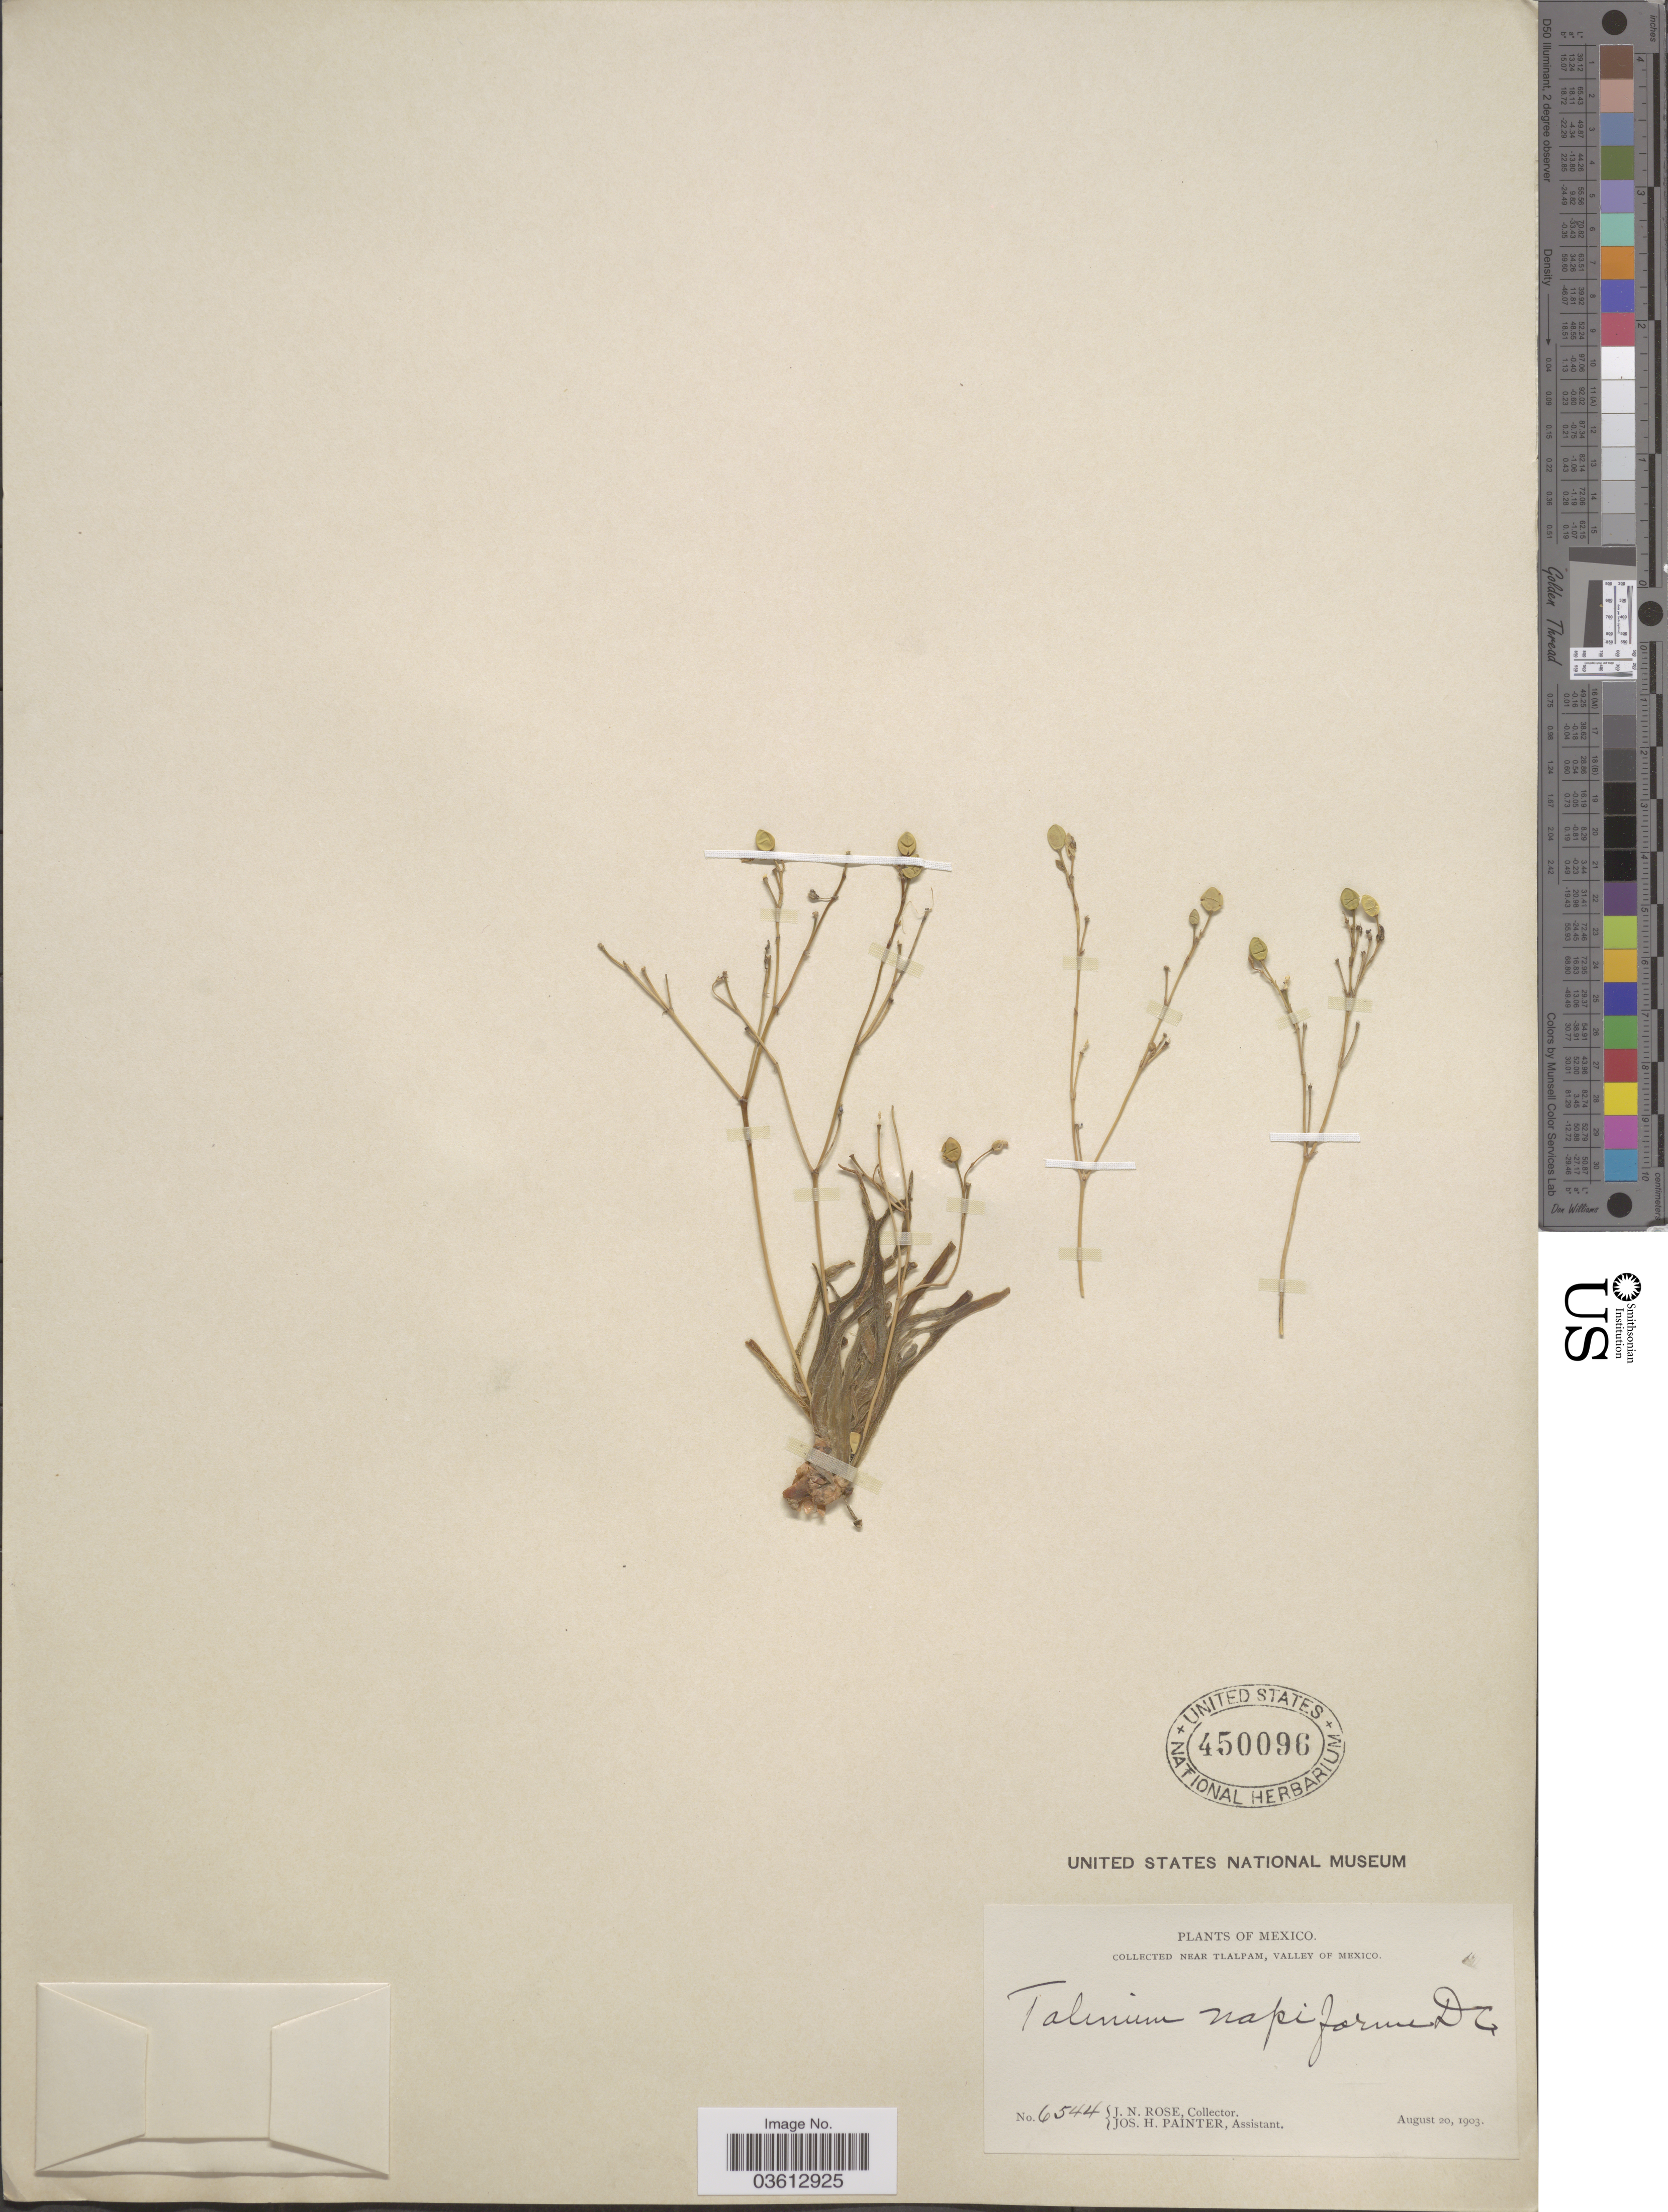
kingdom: Plantae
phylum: Tracheophyta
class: Magnoliopsida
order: Caryophyllales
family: Talinaceae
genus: Talinum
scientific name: Talinum napiforme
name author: DC.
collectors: J. N. Rose & J. H. Painter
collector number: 6544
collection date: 1903-08-20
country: Mexico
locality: Near Tlalpam, Valley of Mexico.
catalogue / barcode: US 450096